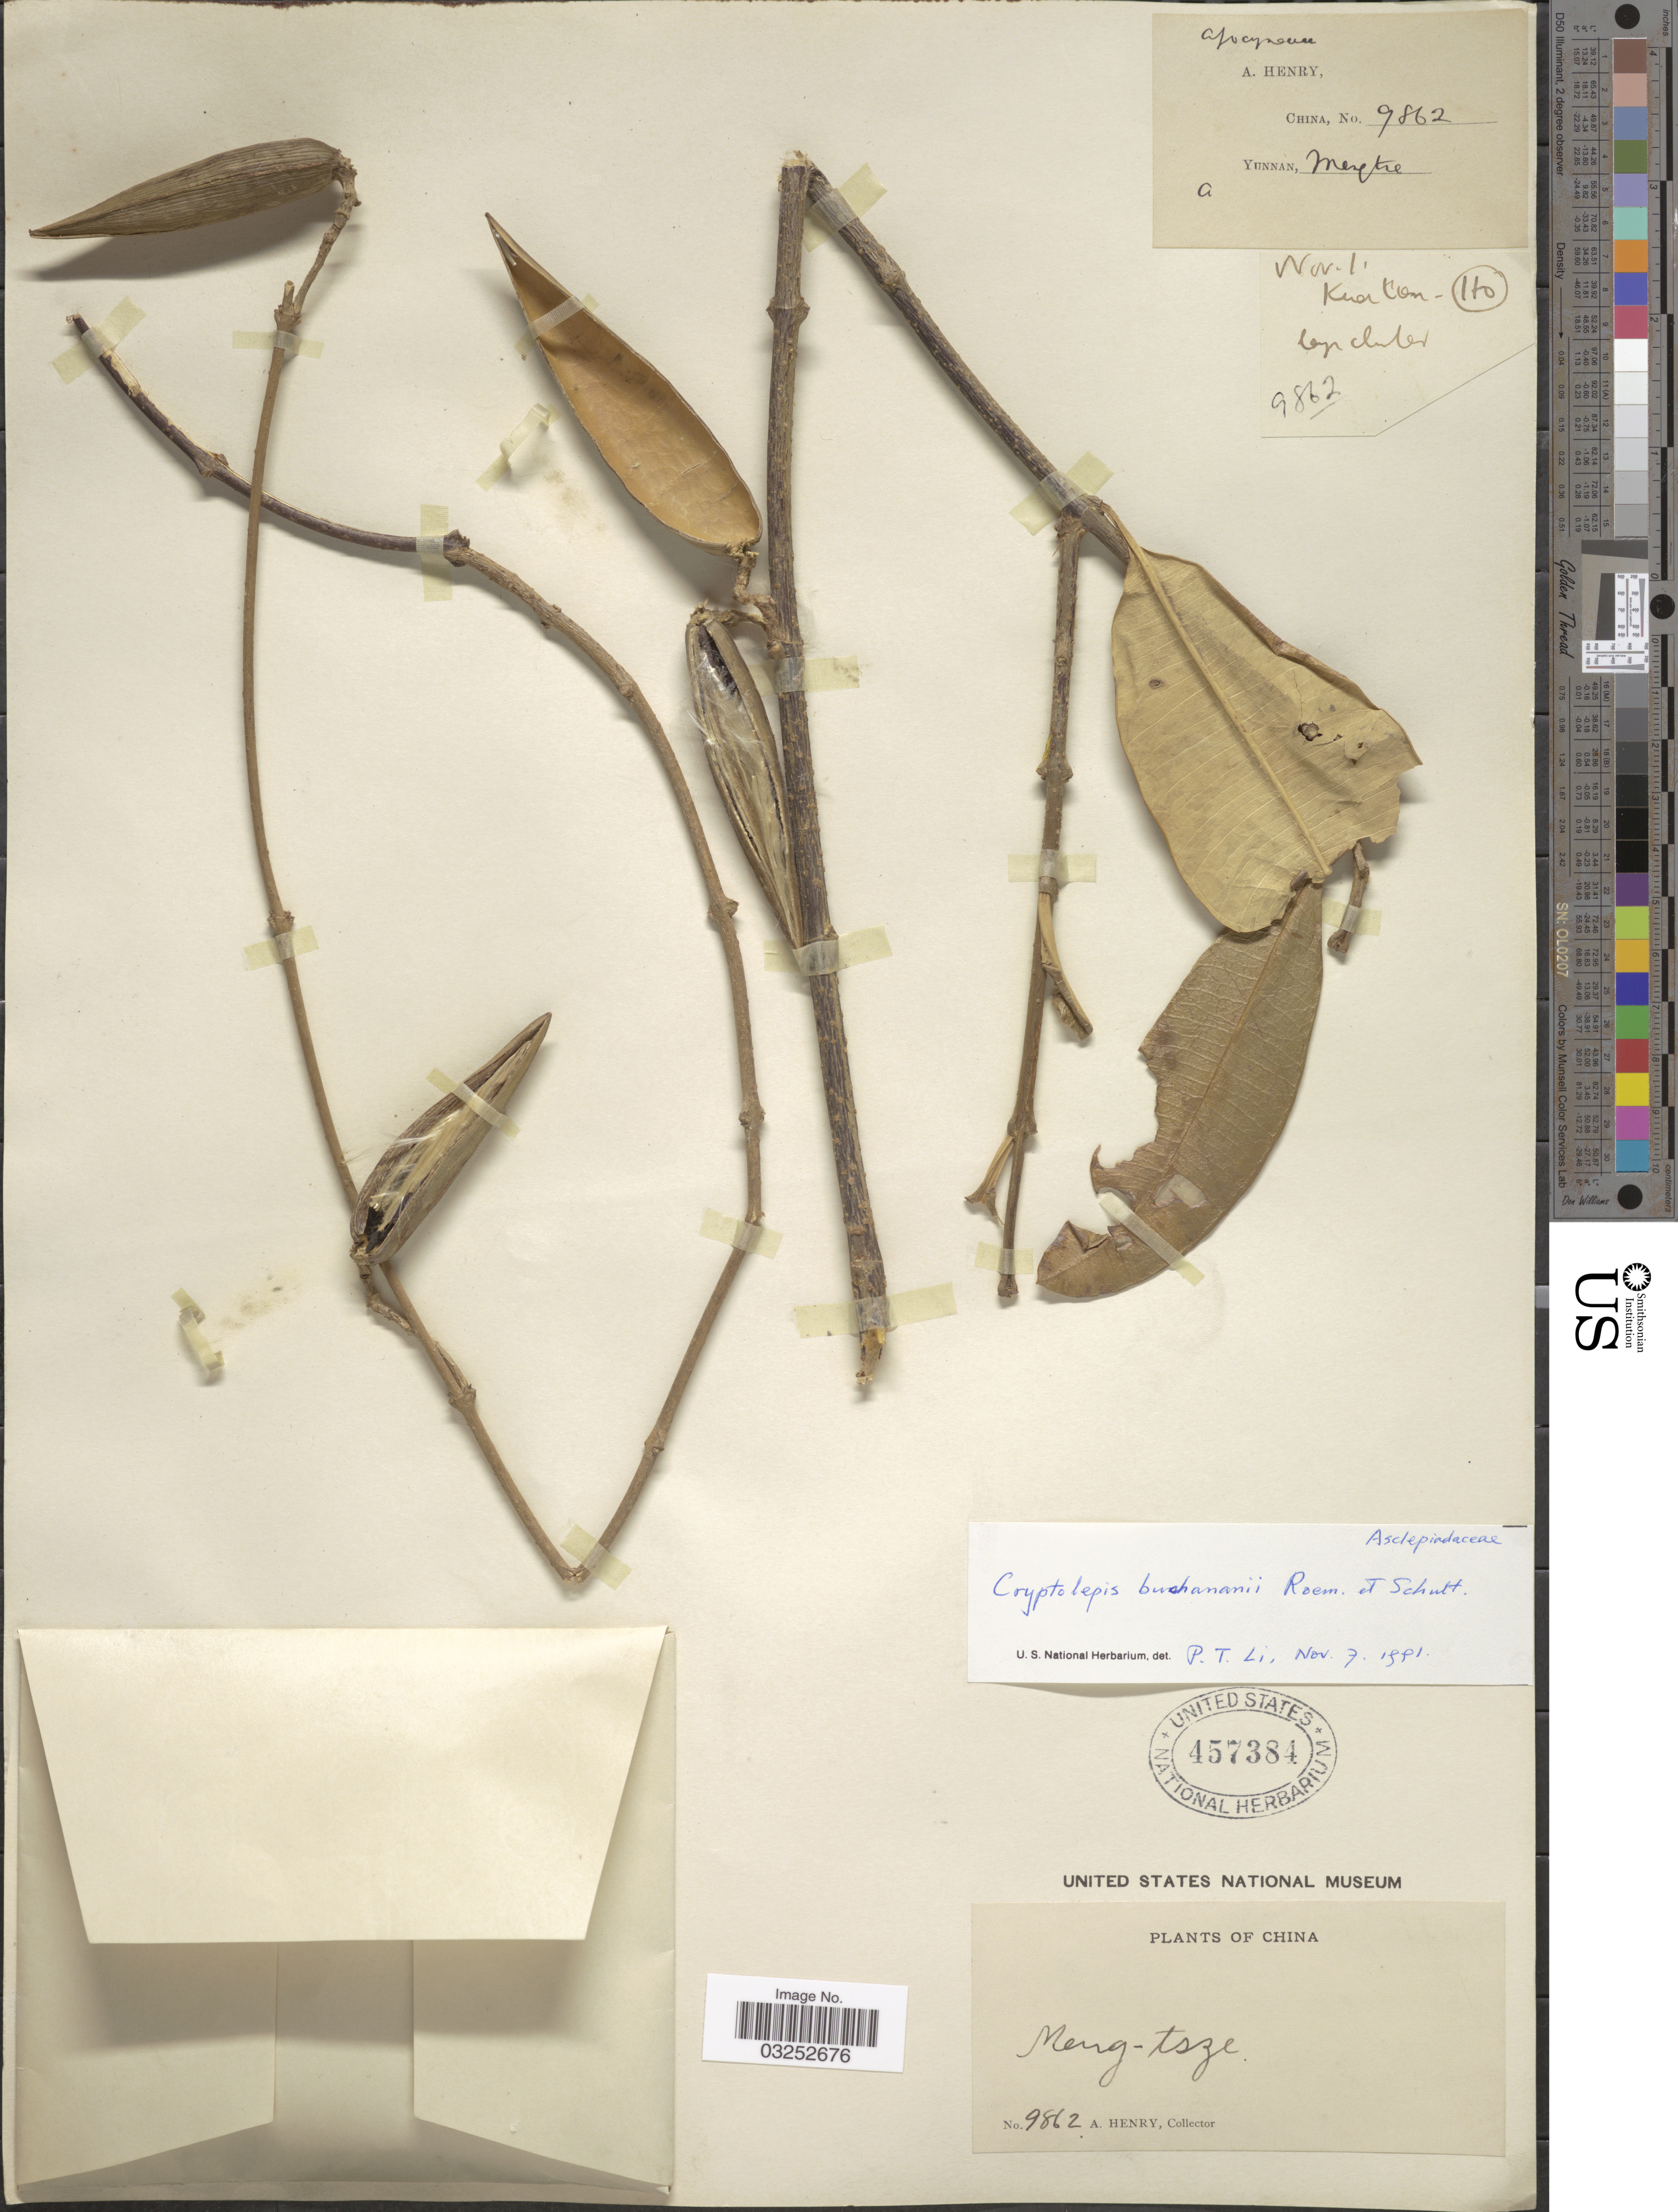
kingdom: Plantae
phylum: Tracheophyta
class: Magnoliopsida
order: Gentianales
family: Apocynaceae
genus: Cryptolepis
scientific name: Cryptolepis buchananii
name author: Roem. & Schult.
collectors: A. Henry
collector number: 9862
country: China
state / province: Yunnan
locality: Meng-tsze. Kuar t'ien. Ho.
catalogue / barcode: US 457384